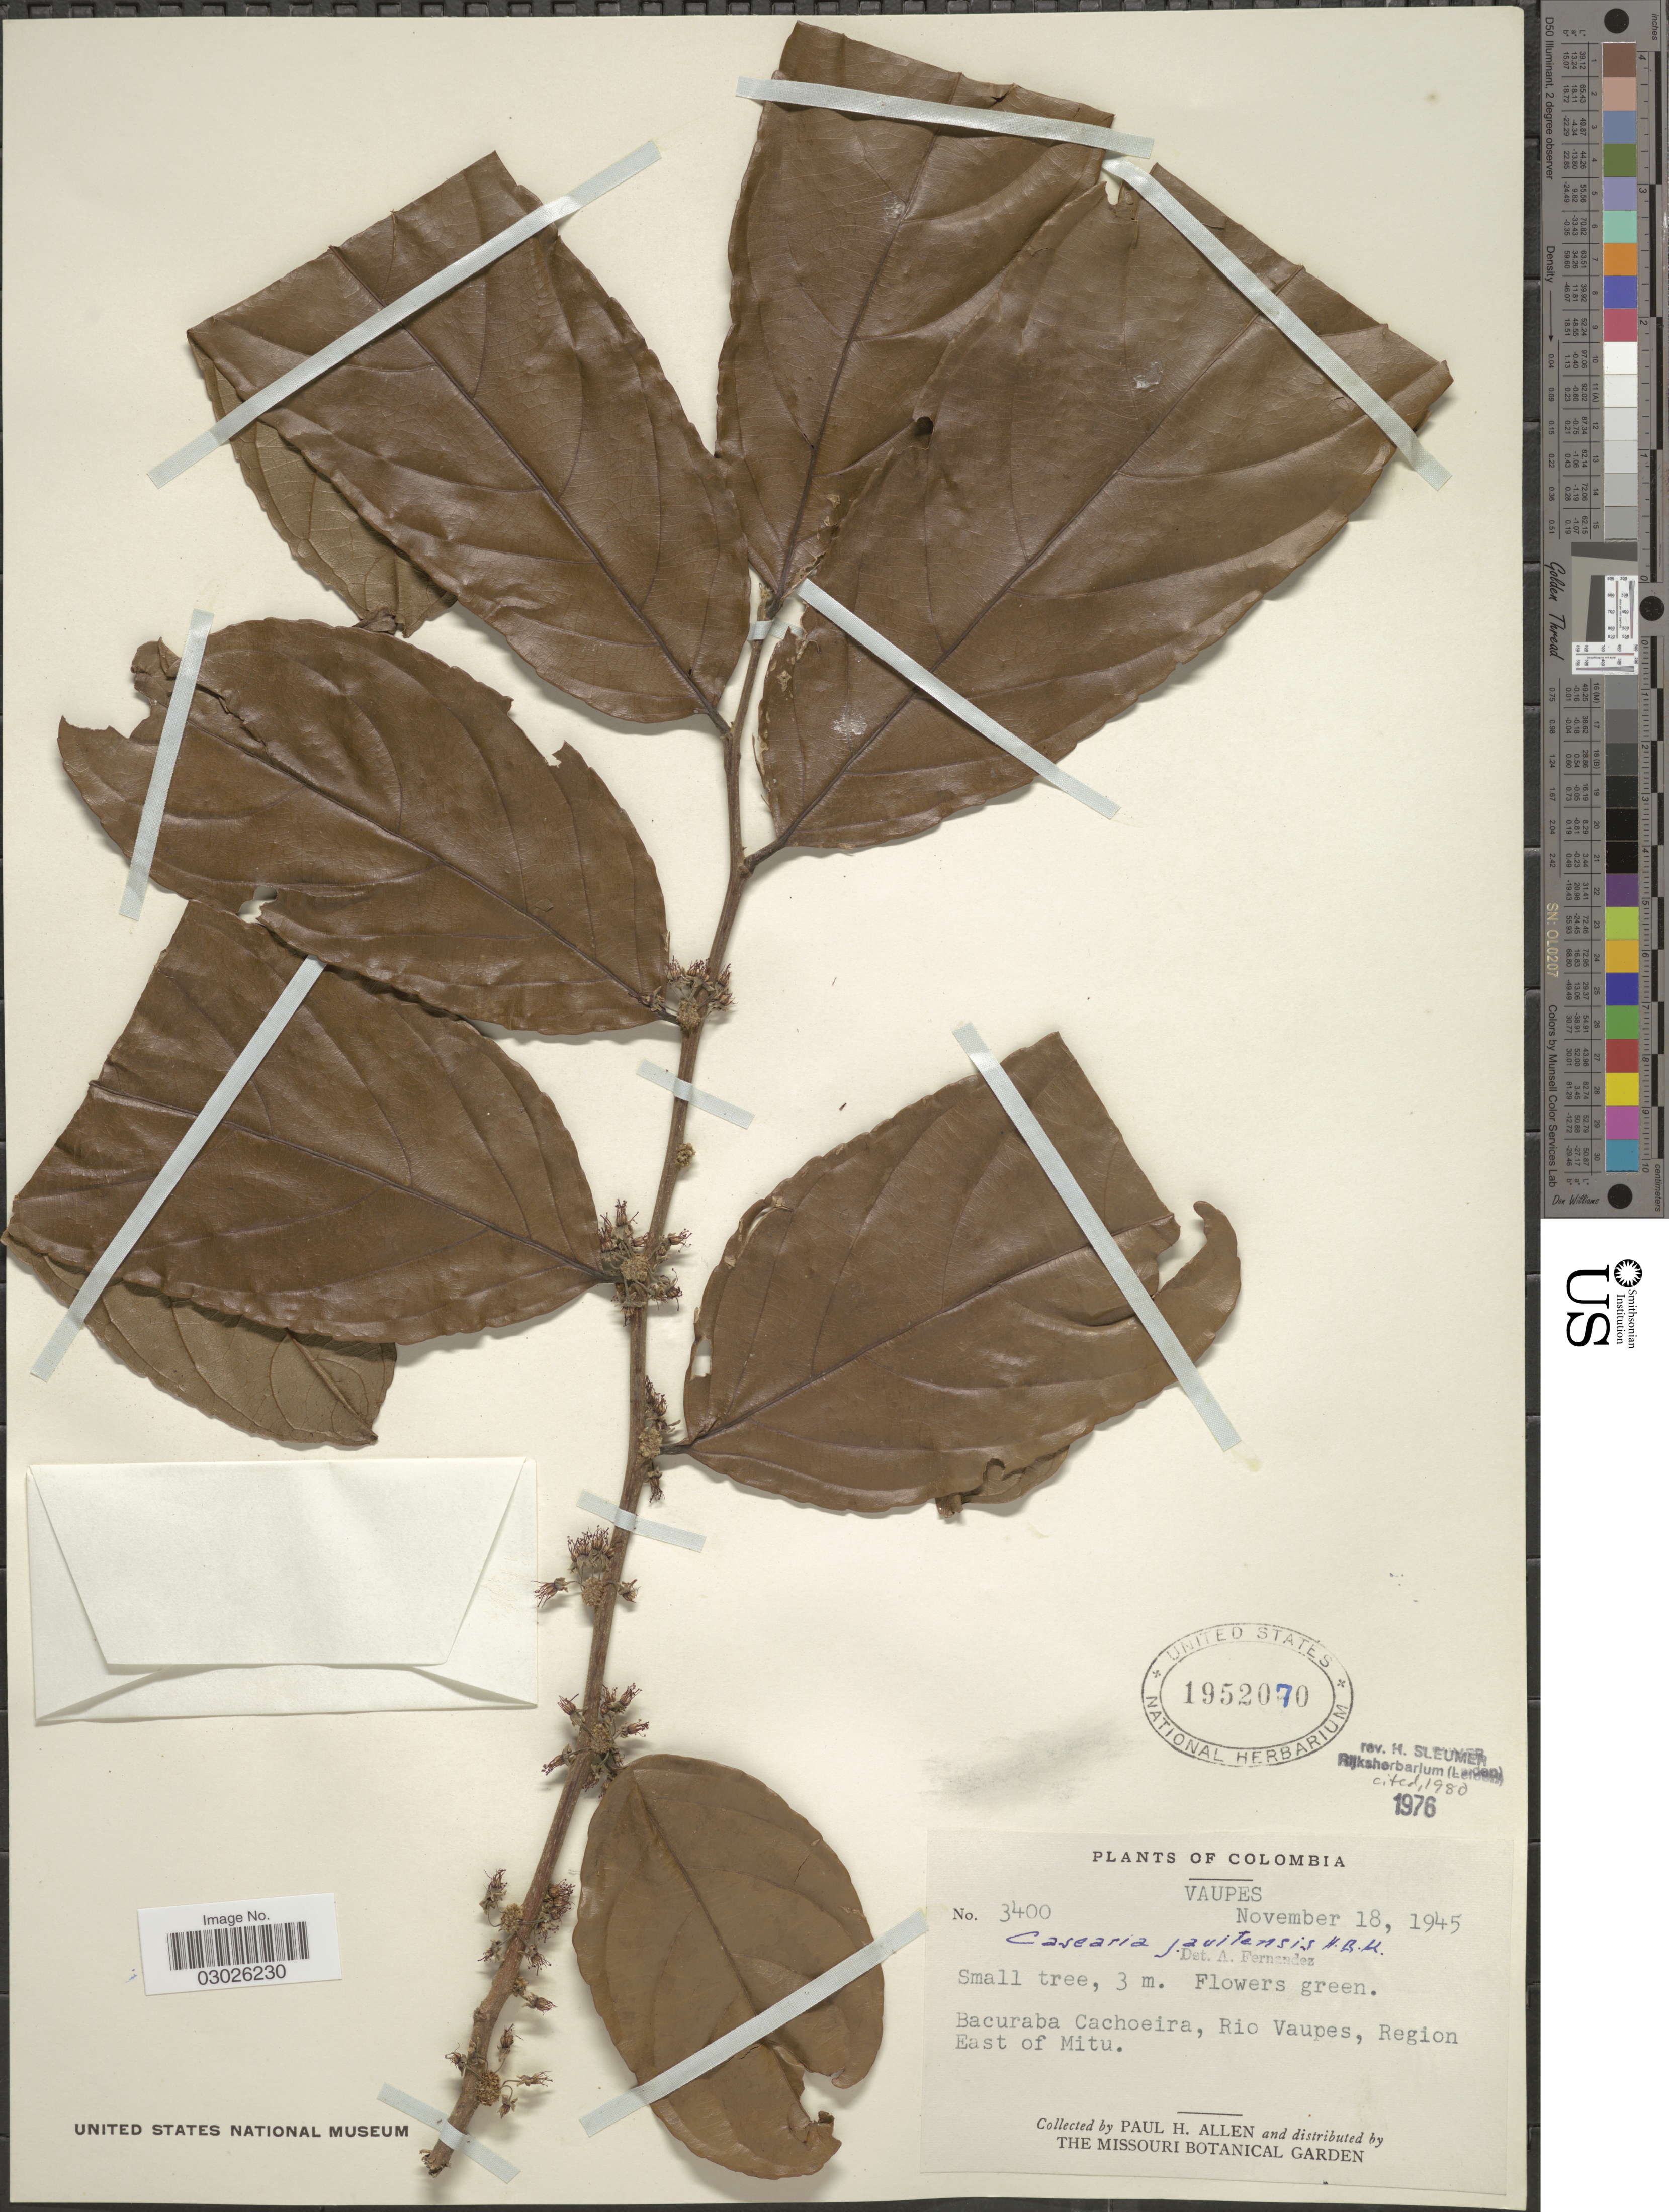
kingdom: Plantae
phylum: Tracheophyta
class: Magnoliopsida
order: Malpighiales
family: Salicaceae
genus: Piparea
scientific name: Piparea multiflora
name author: C.F. Gaertn.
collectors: P. H. Allen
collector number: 3400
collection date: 1945-11-18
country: Colombia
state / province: Vaupés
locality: Bacuraba Cachoeira, Rio Vaupes, Region East of Mitu.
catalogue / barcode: US 1952070